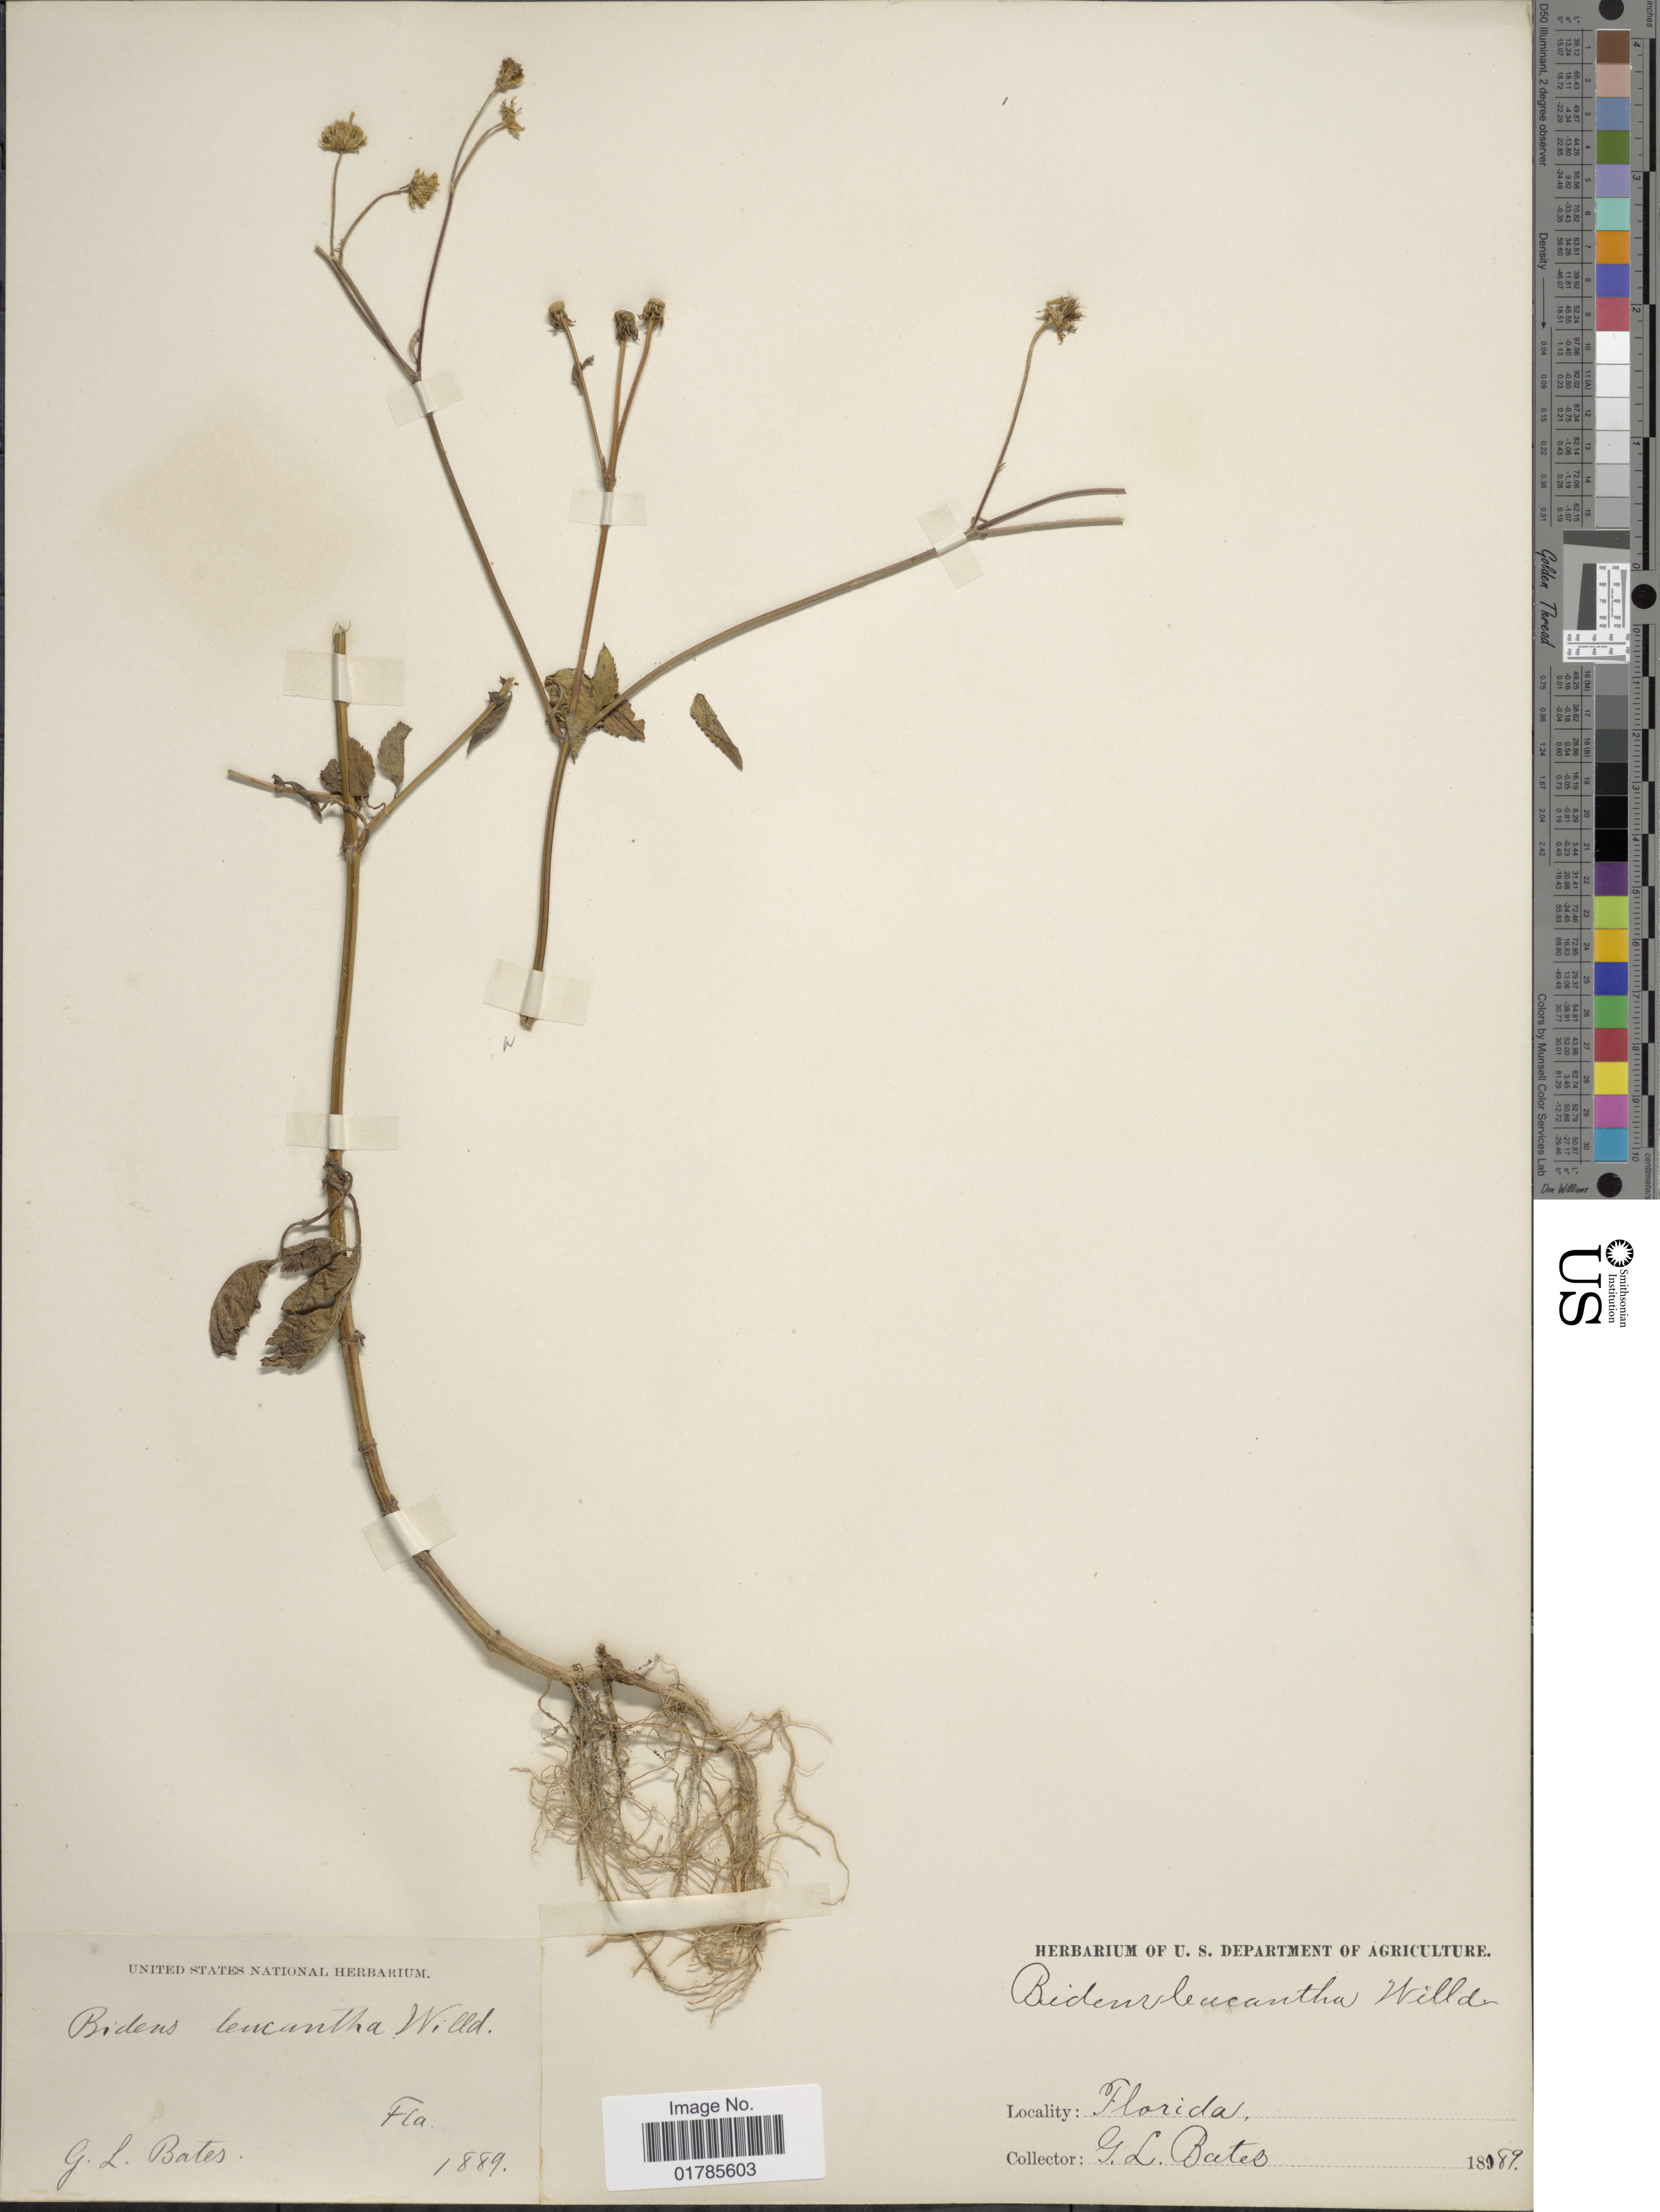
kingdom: Plantae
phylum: Tracheophyta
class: Magnoliopsida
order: Asterales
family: Asteraceae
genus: Bidens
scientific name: Bidens alba var. radiata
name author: (Sch. Bip.) R.E. Ballard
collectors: G. Bates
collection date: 1889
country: United States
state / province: Florida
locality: Florida